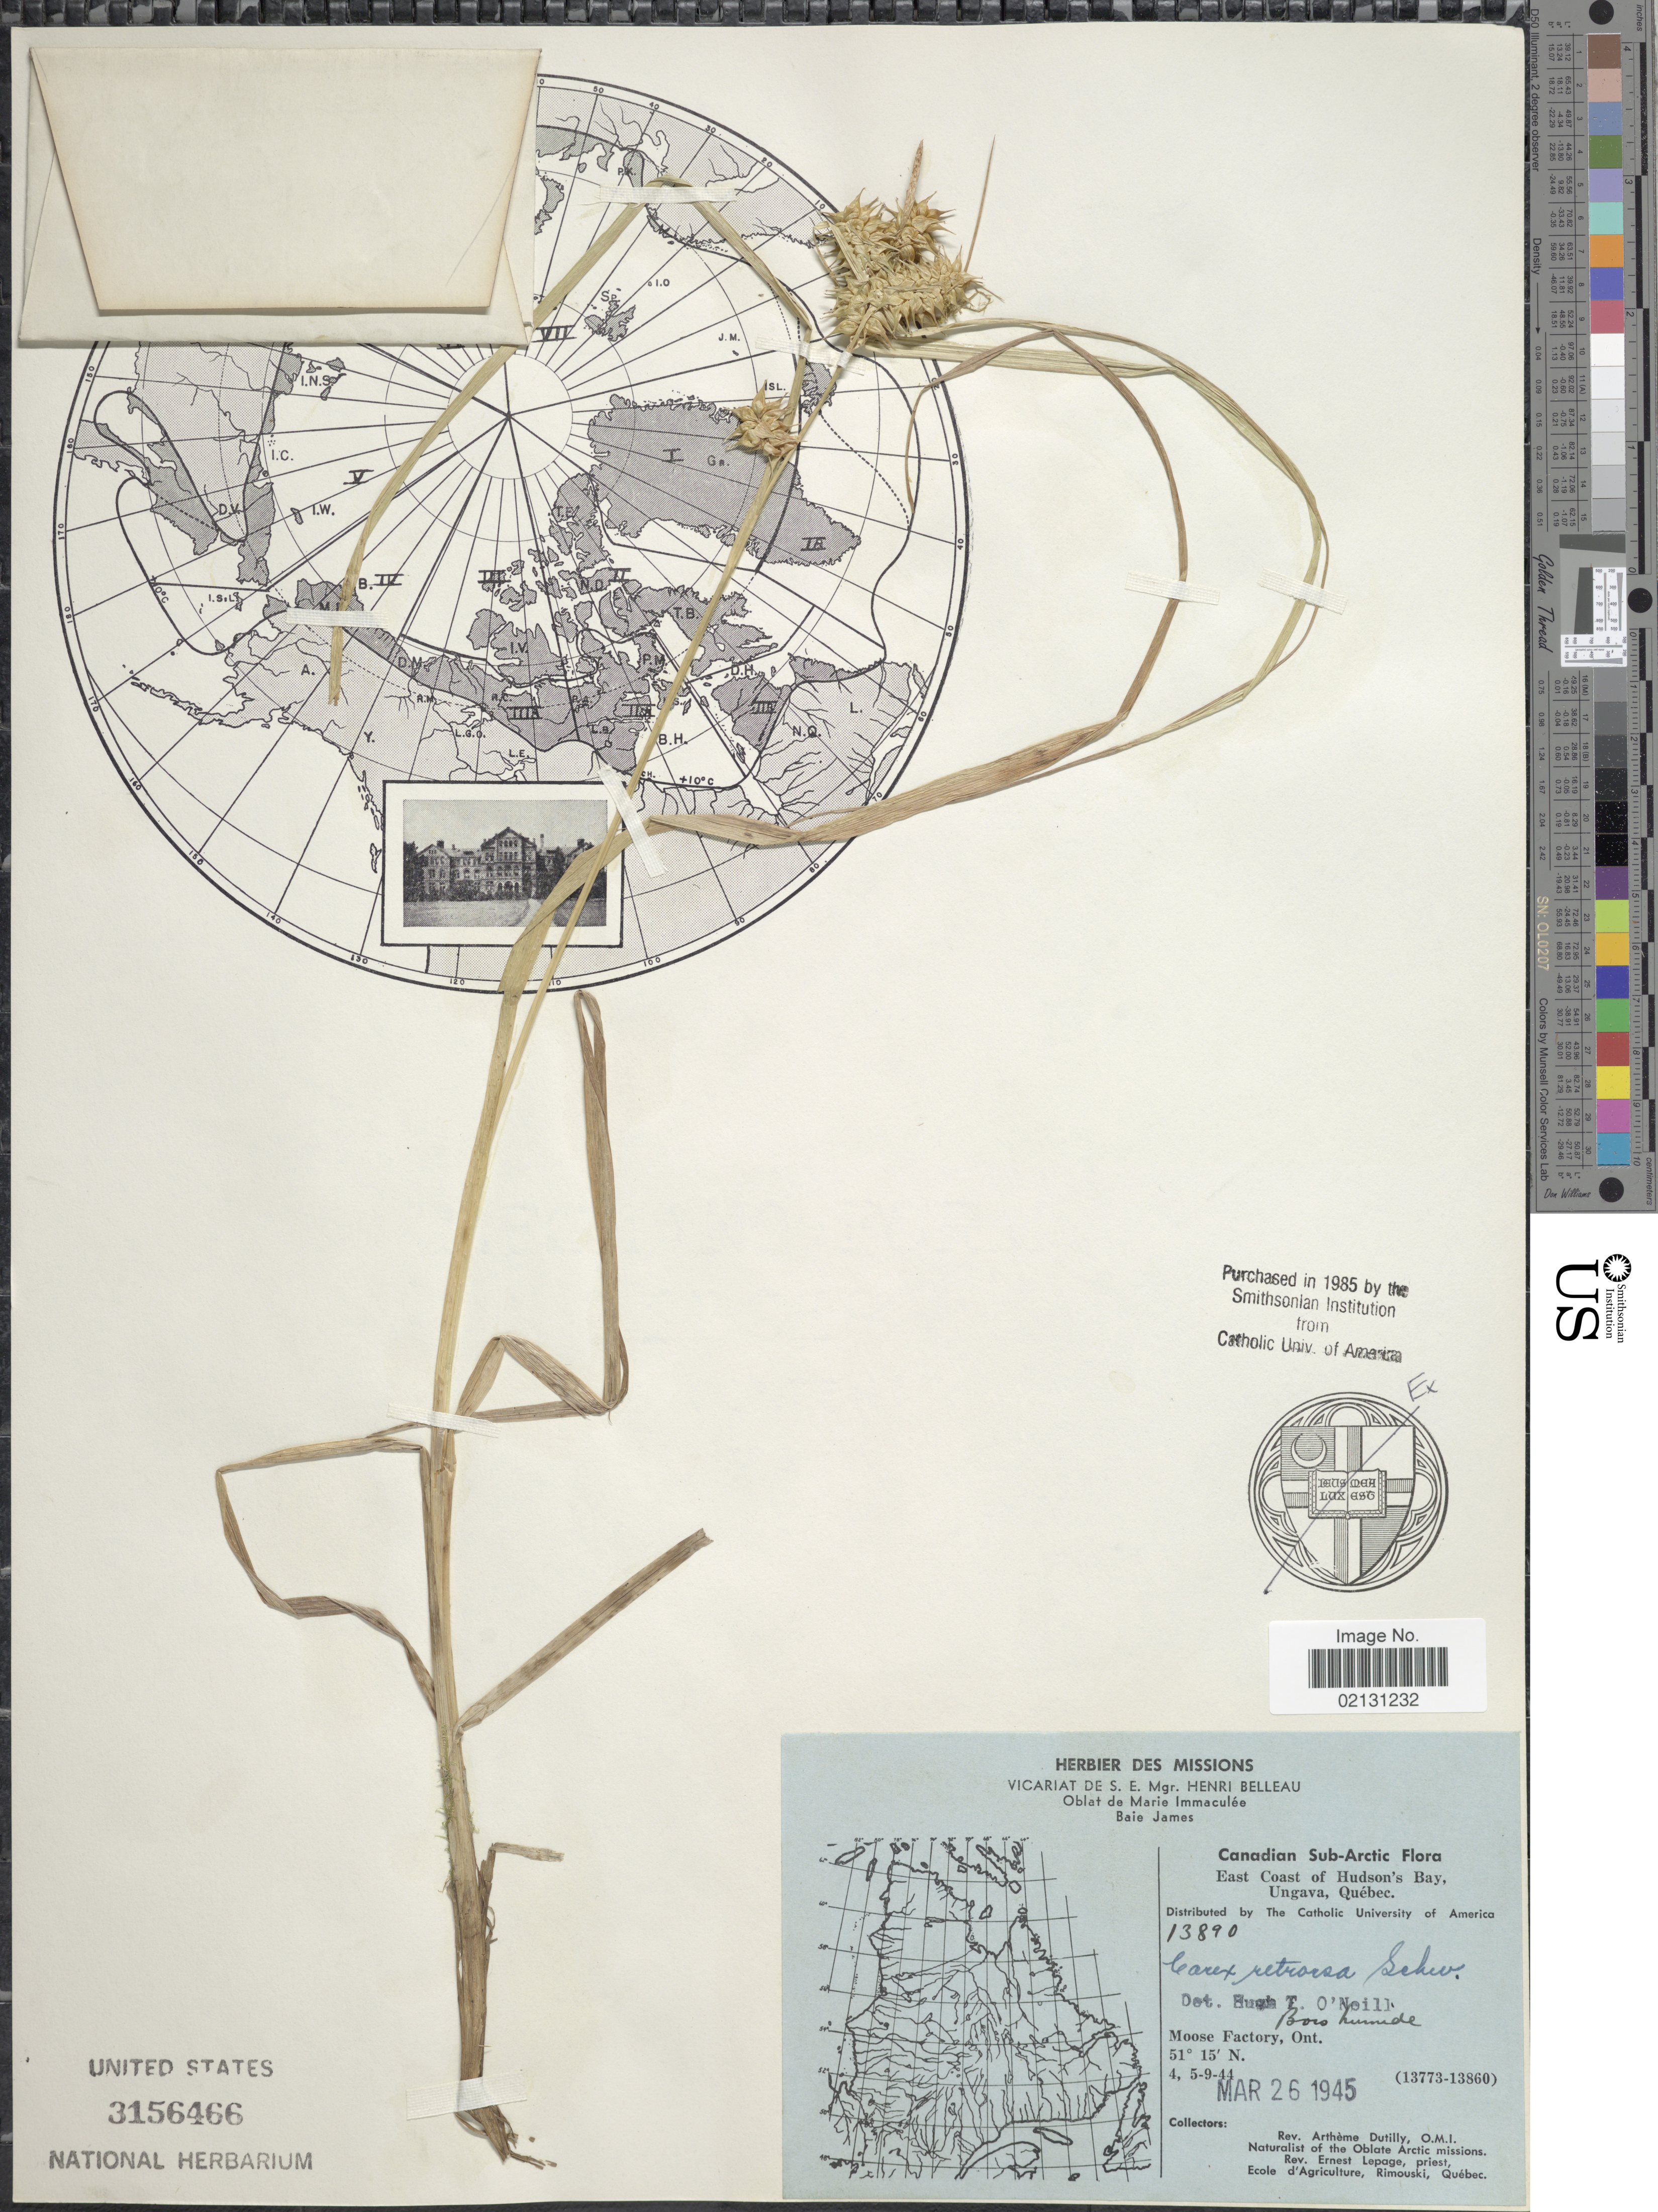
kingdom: Plantae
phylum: Tracheophyta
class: Liliopsida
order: Poales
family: Cyperaceae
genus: Carex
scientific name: Carex retrorsa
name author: Schwein.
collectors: A. Dutilly & E. Lepage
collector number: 13890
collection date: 1945-03-26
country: Canada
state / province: Ontario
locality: Canadian Sub-Arctic, East Coast of Hudson's Bay, Boco humide, Moose Factory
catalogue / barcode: US 3156466